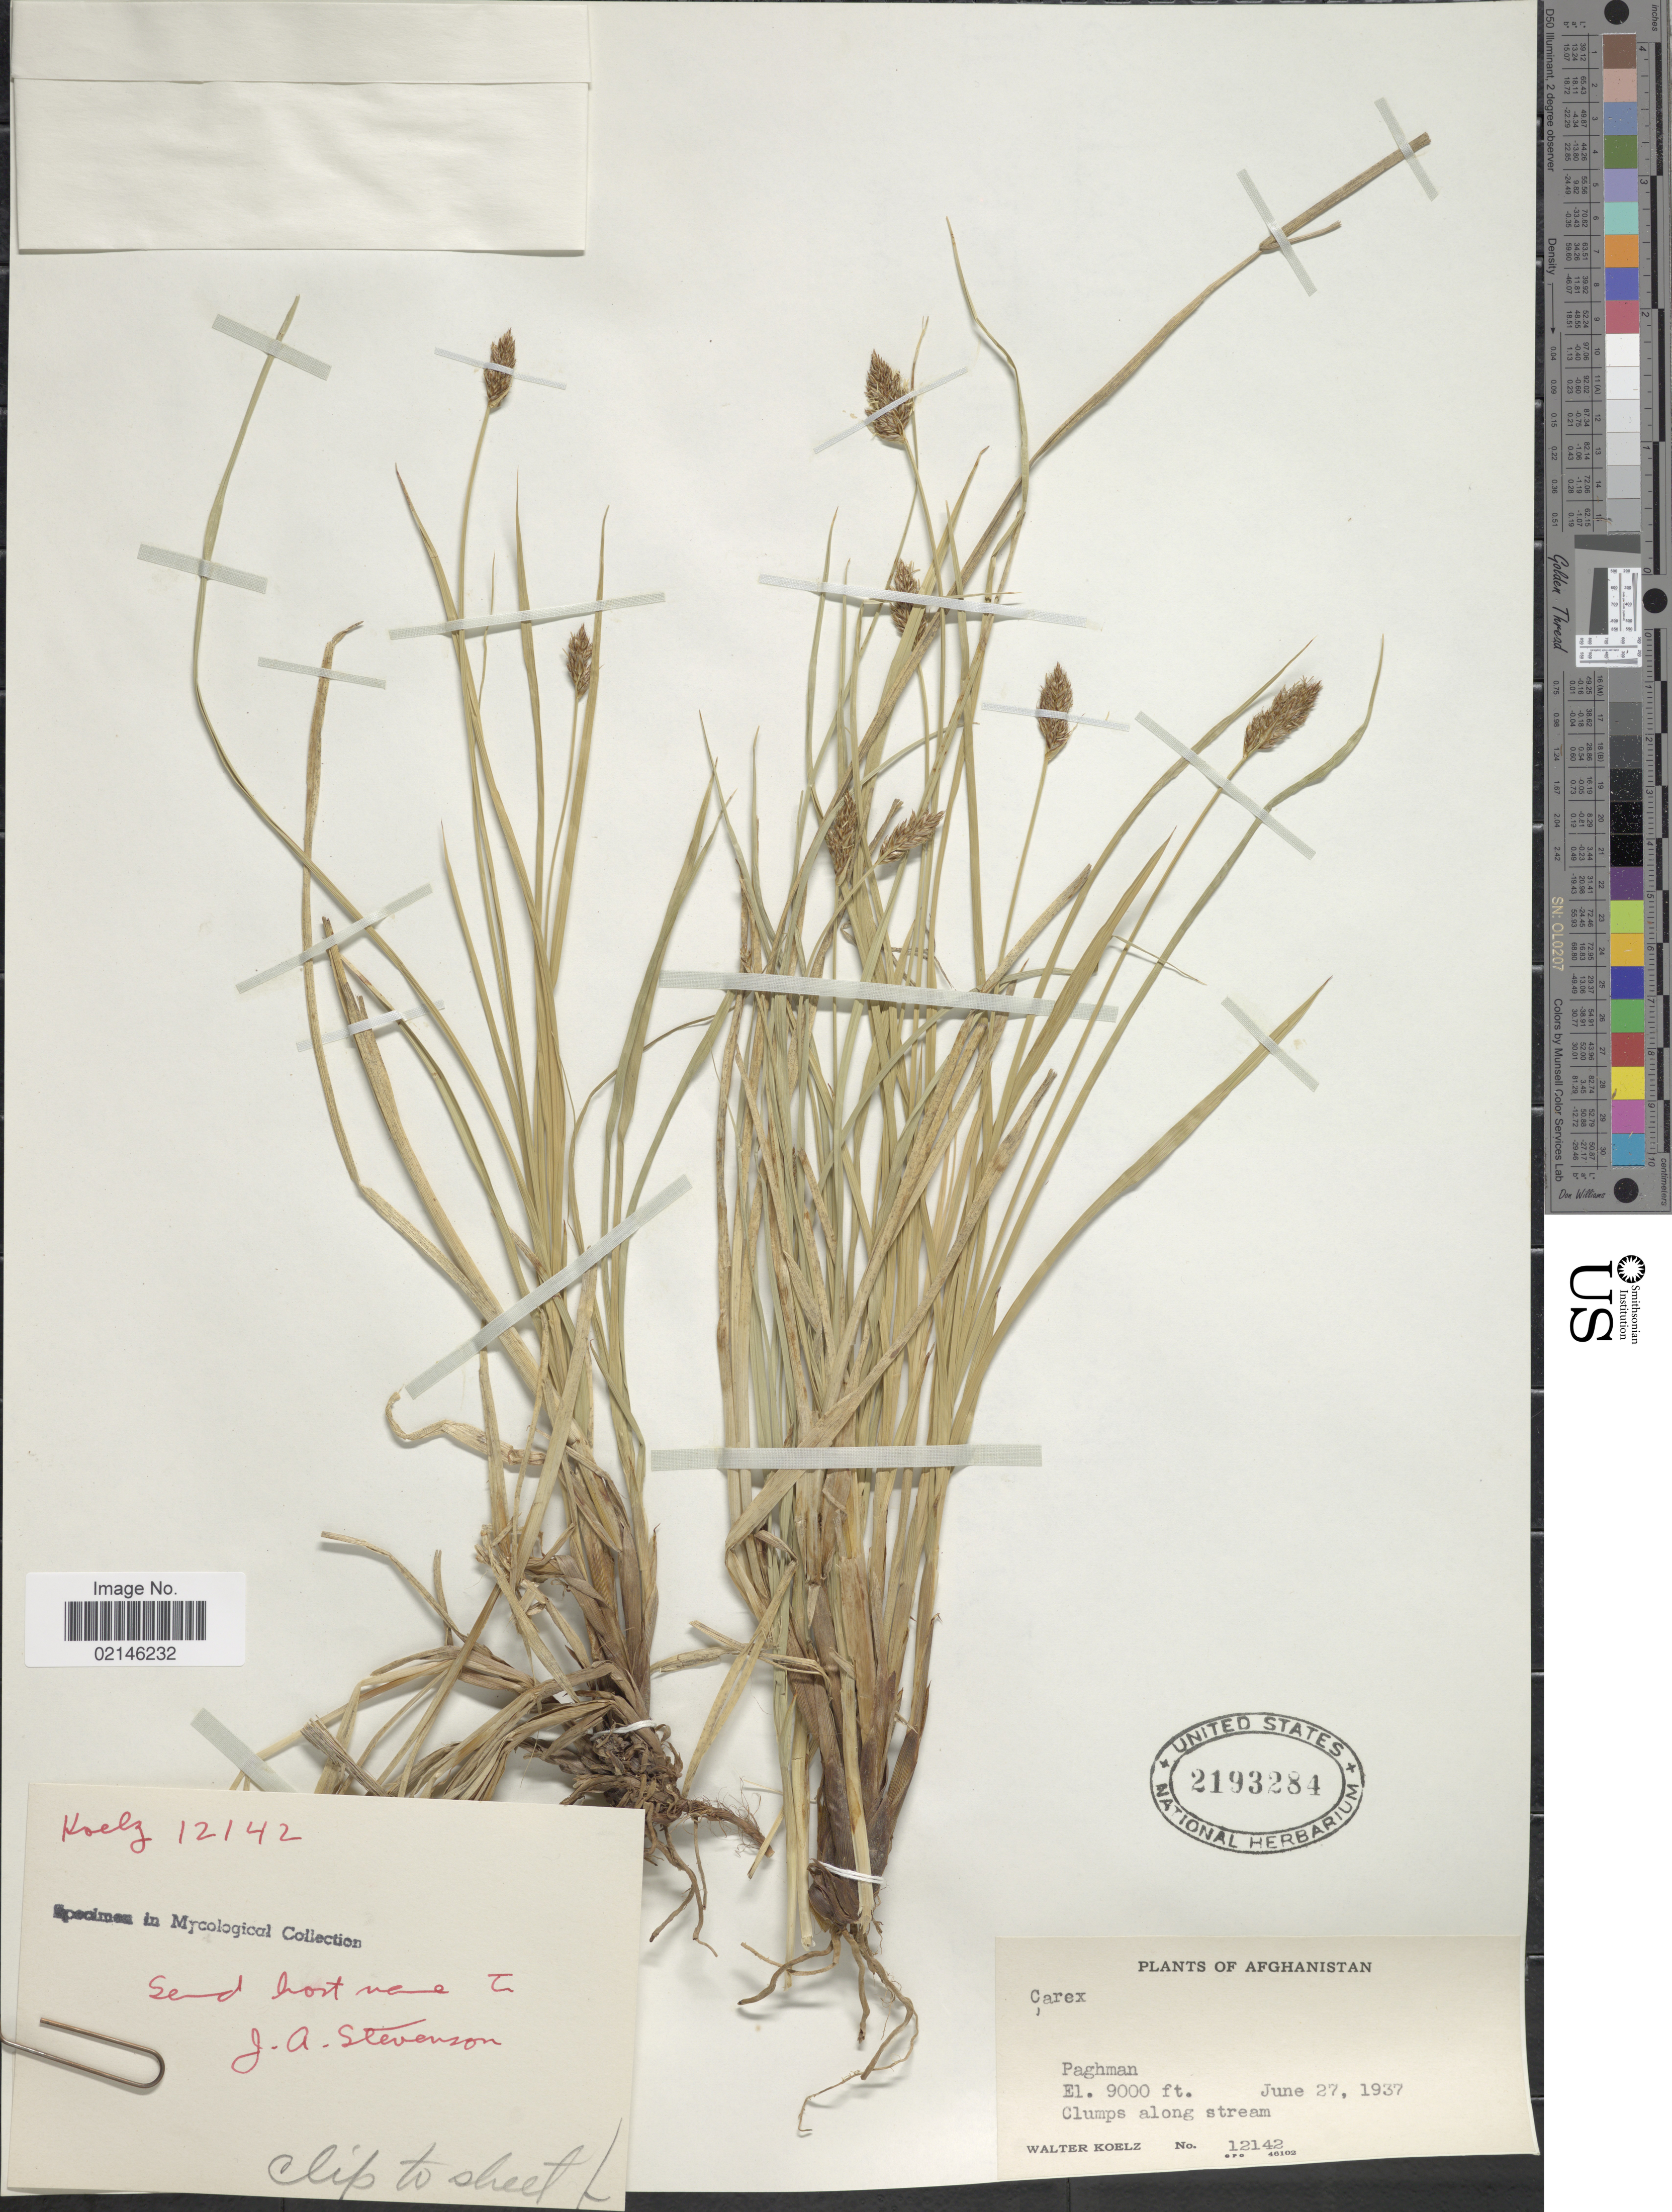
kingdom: Plantae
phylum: Tracheophyta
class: Liliopsida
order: Poales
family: Cyperaceae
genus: Carex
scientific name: Carex sp.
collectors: W. N. Koelz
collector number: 12142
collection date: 1937-06-27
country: Afghanistan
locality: Paghman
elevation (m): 2743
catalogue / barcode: US 2193284